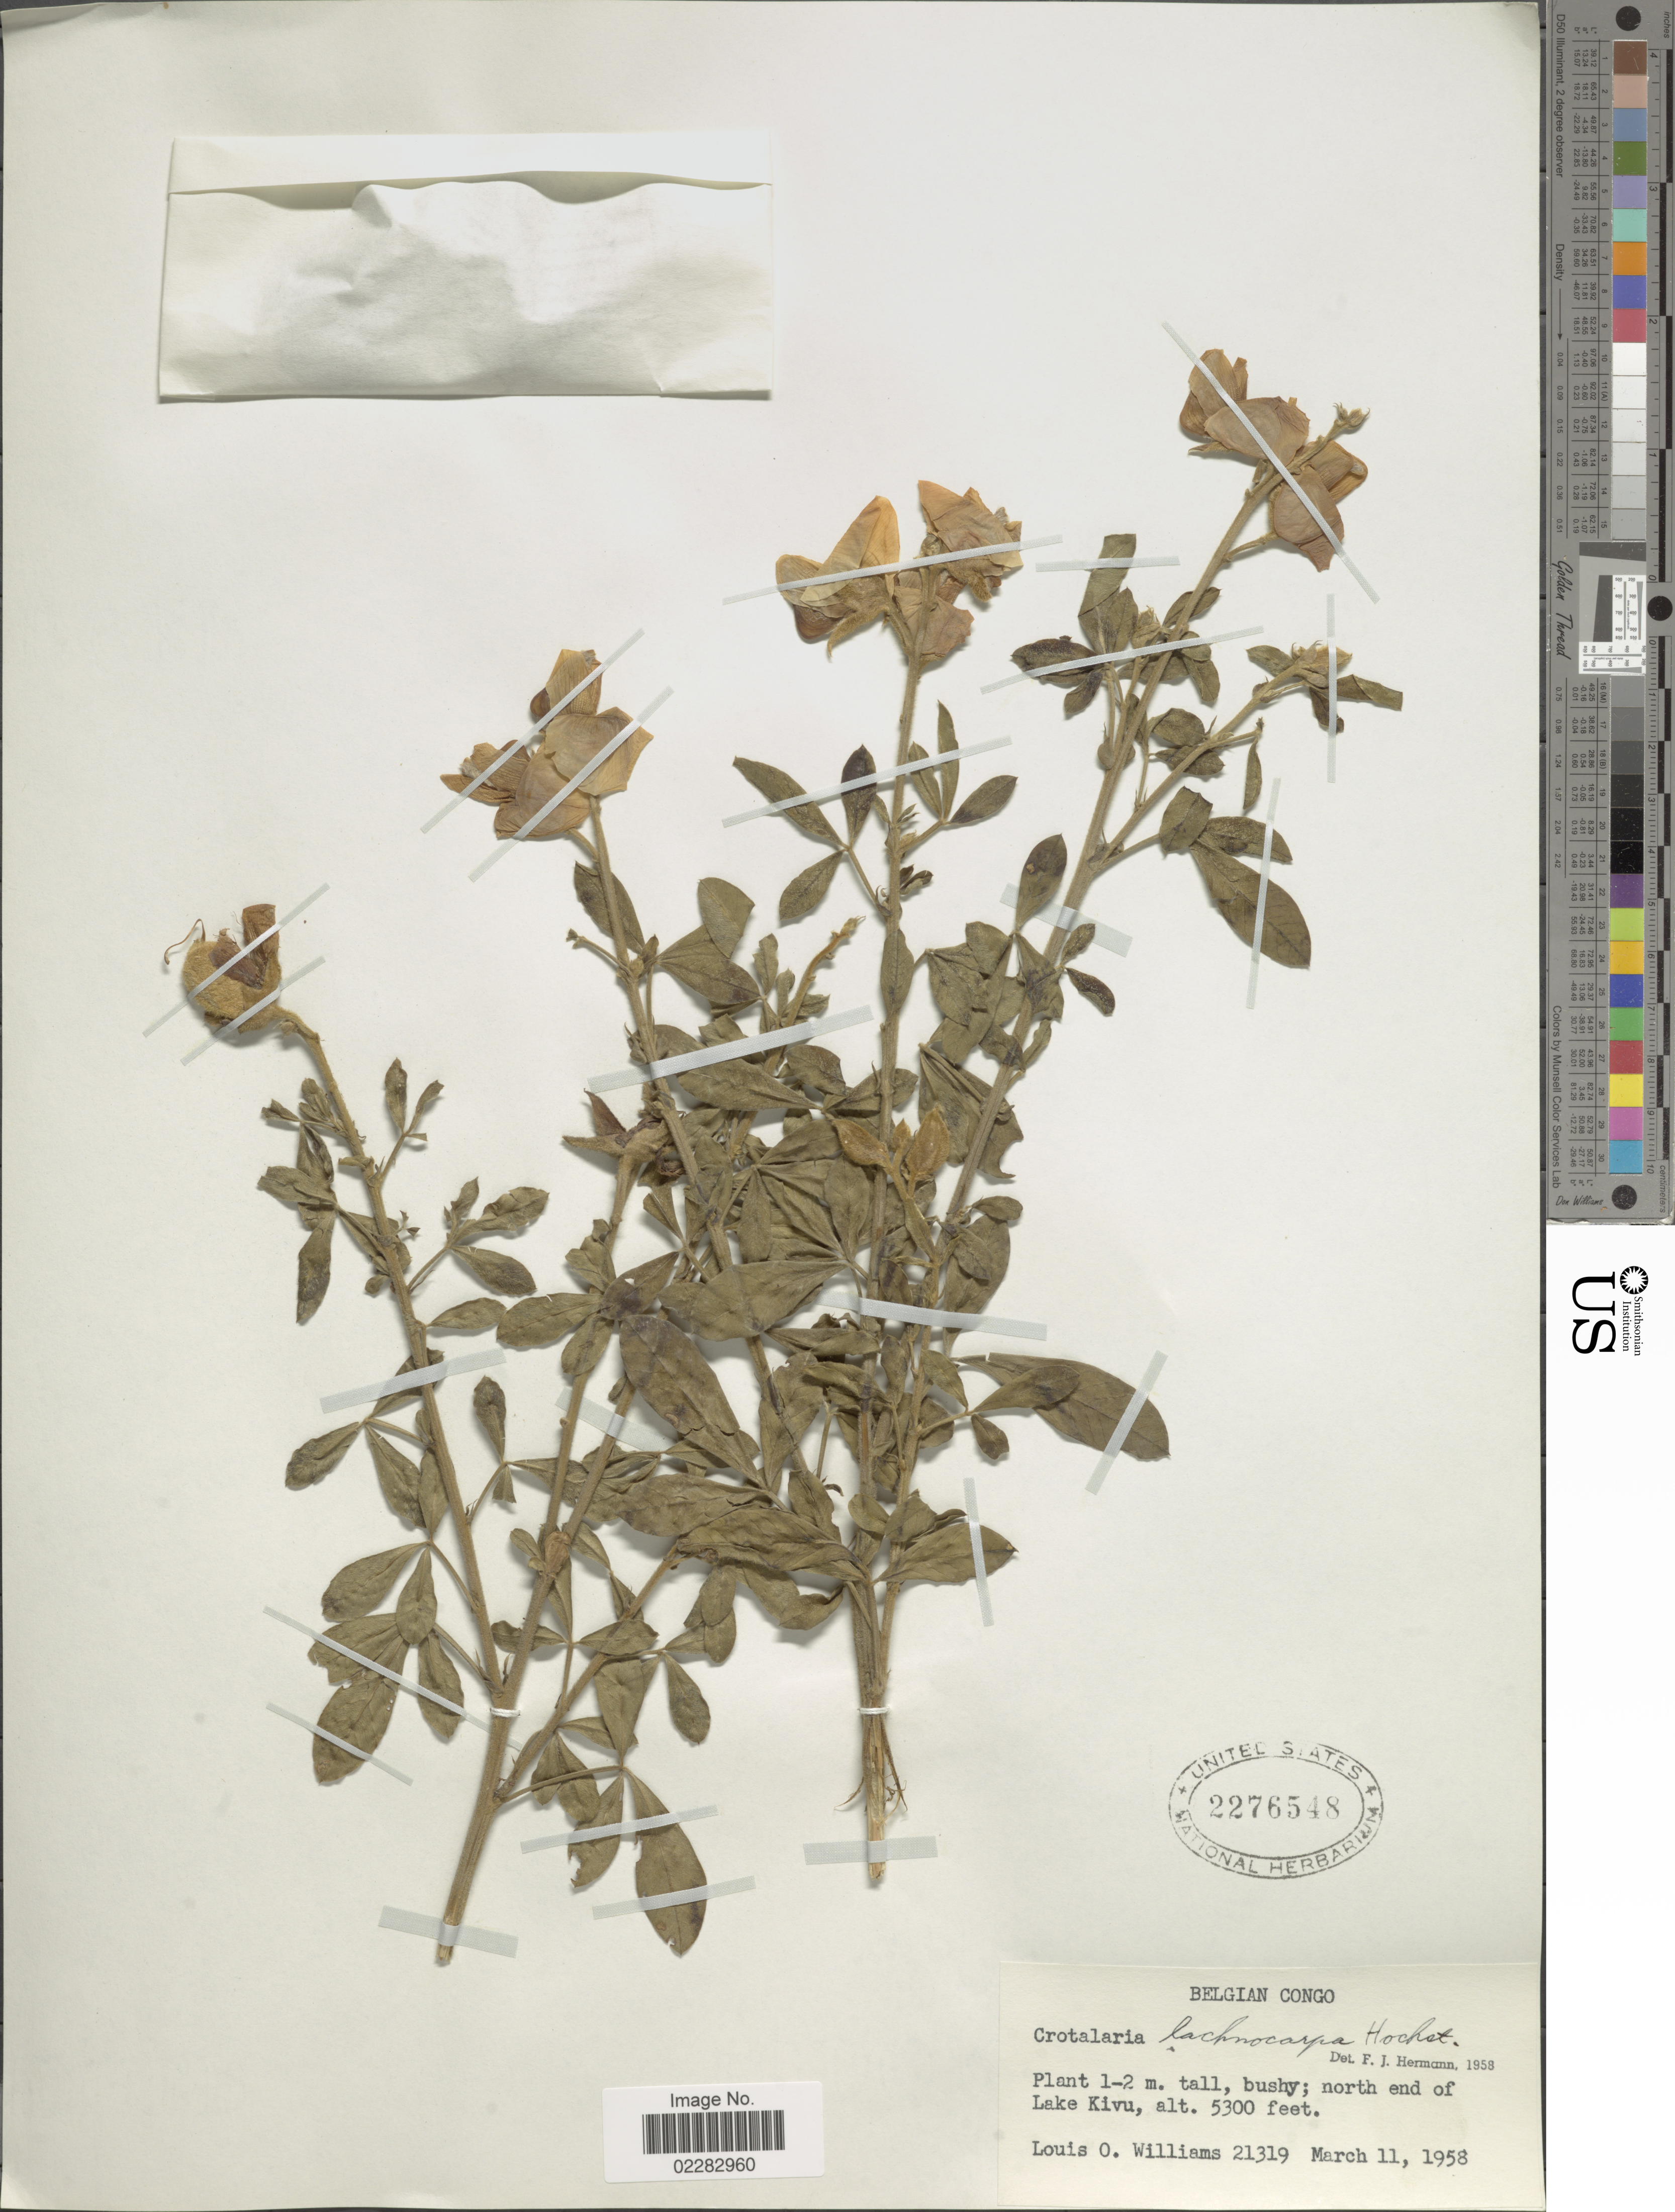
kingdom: Plantae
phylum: Tracheophyta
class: Magnoliopsida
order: Fabales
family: Fabaceae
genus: Crotalaria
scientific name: Crotalaria lachnocarpa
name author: Hochst. ex Baker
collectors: L. O. Williams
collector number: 21319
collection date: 1958-03-11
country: Congo, Democratic Republic of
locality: North end of Lake Kivu.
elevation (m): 1615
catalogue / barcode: US 2276548